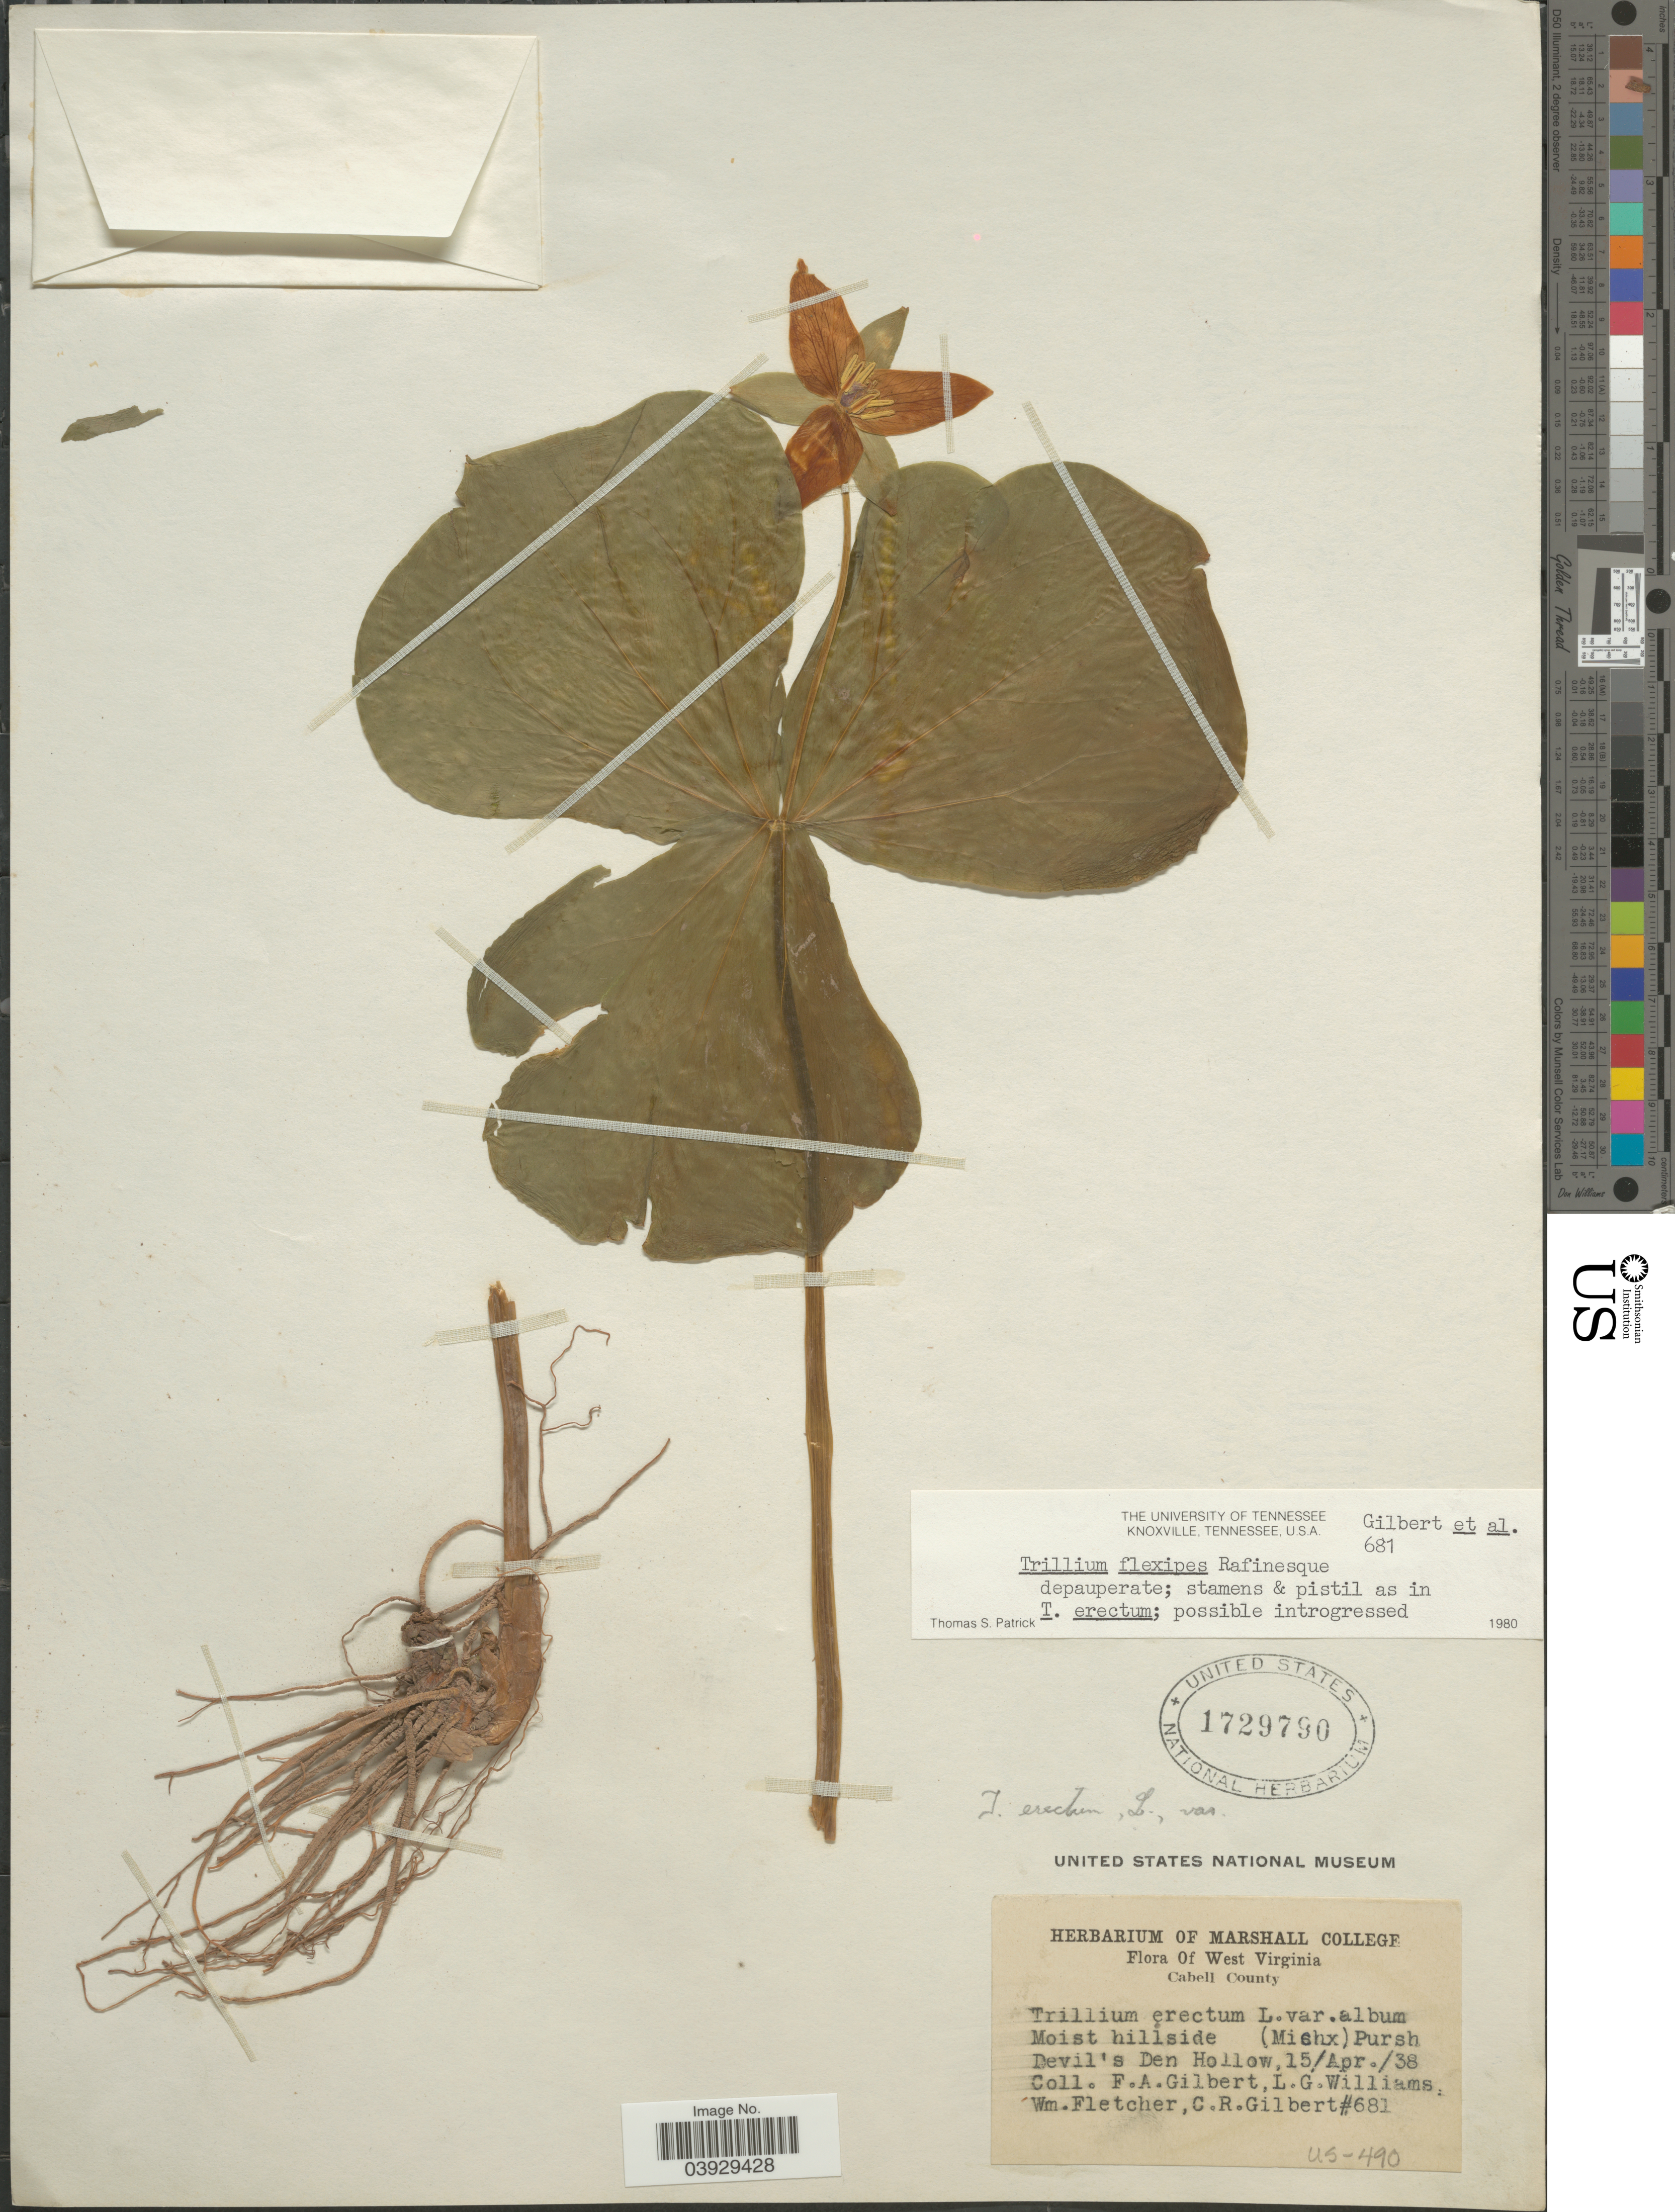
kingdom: Plantae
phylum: Tracheophyta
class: Liliopsida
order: Liliales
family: Melanthiaceae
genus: Trillium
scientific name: Trillium flexipes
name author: Raf.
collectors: F. A. Gilbert, L. G. Williams, W. Fletcher & C. Gilbert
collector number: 681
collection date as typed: Transcribed d/m/y: 15/4/38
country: United States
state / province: West Virginia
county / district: Cabell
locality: Cabell County. Devil's Den Hollow.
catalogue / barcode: US 1729790